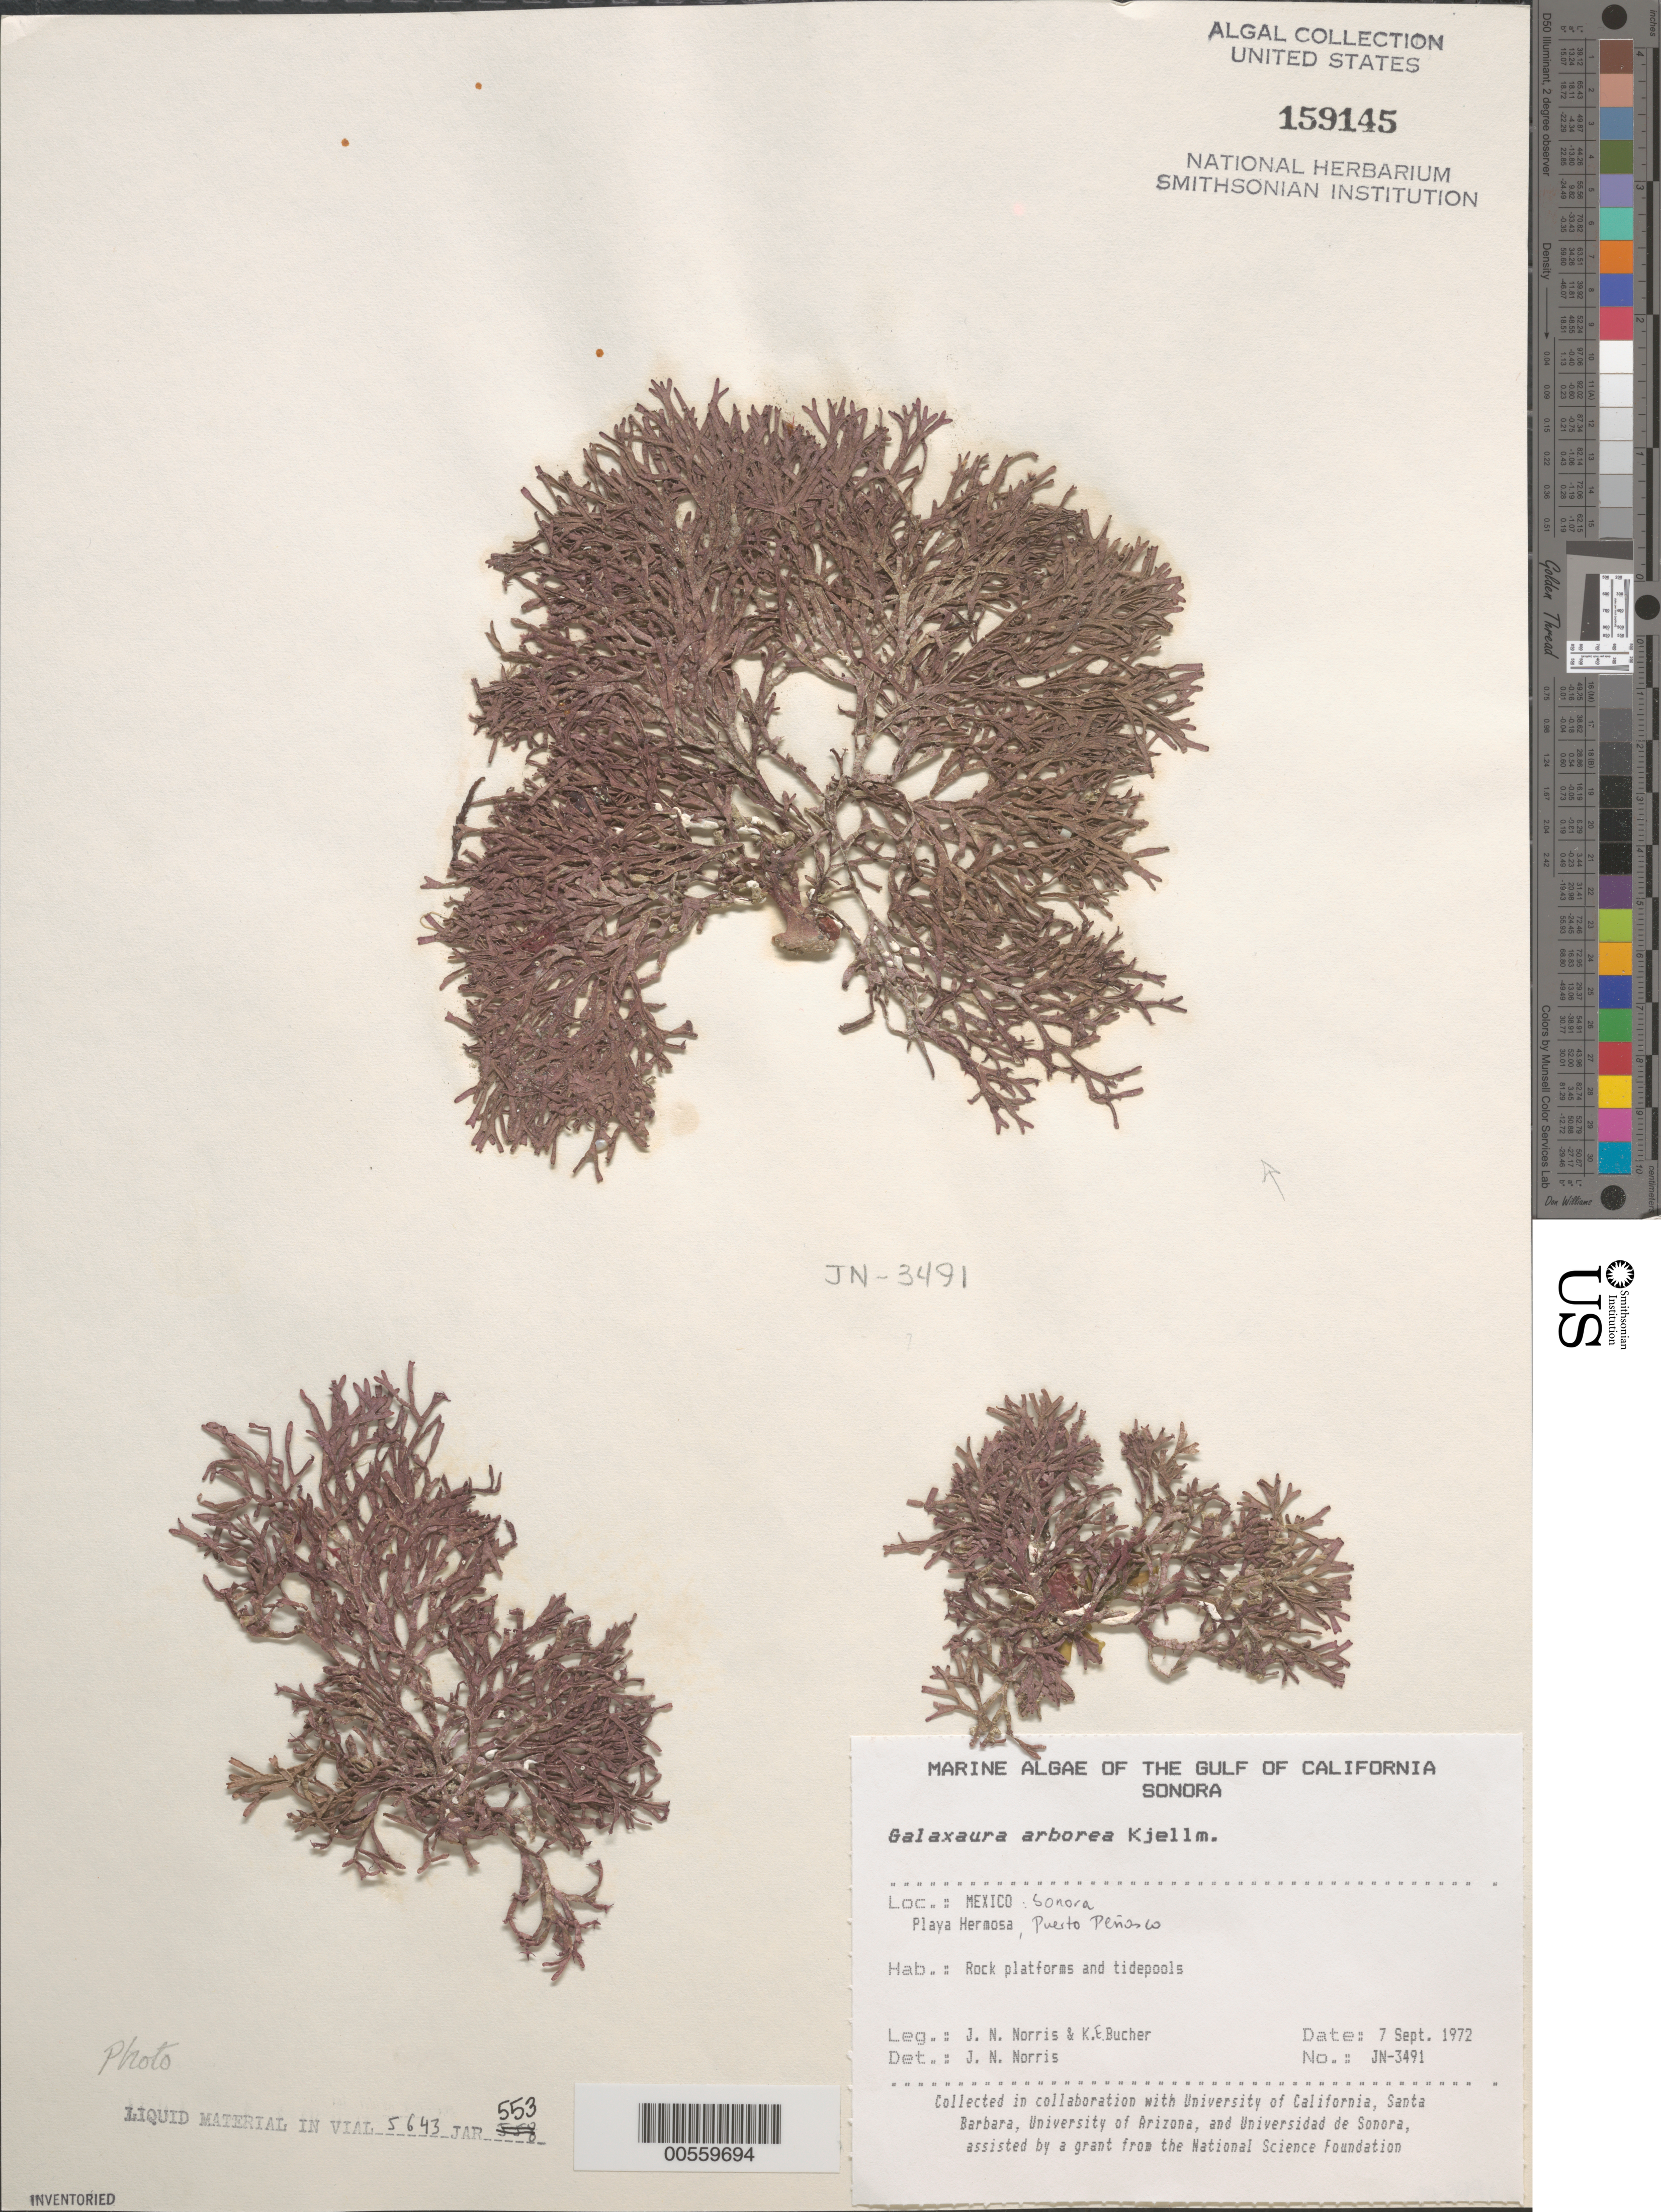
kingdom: Plantae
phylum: Rhodophyta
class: Florideophyceae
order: Nemaliales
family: Galaxauraceae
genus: Dichotomaria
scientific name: Dichotomaria spathulata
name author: (Kjellm.) A. Kurihara & Huisman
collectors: J. N. Norris & K. E. Bucher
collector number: JN-3491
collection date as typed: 07 Sep 1972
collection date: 1972-09-07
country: Mexico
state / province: Sonora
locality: Playa Hermosa, Puerto Penasco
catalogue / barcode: US 159145